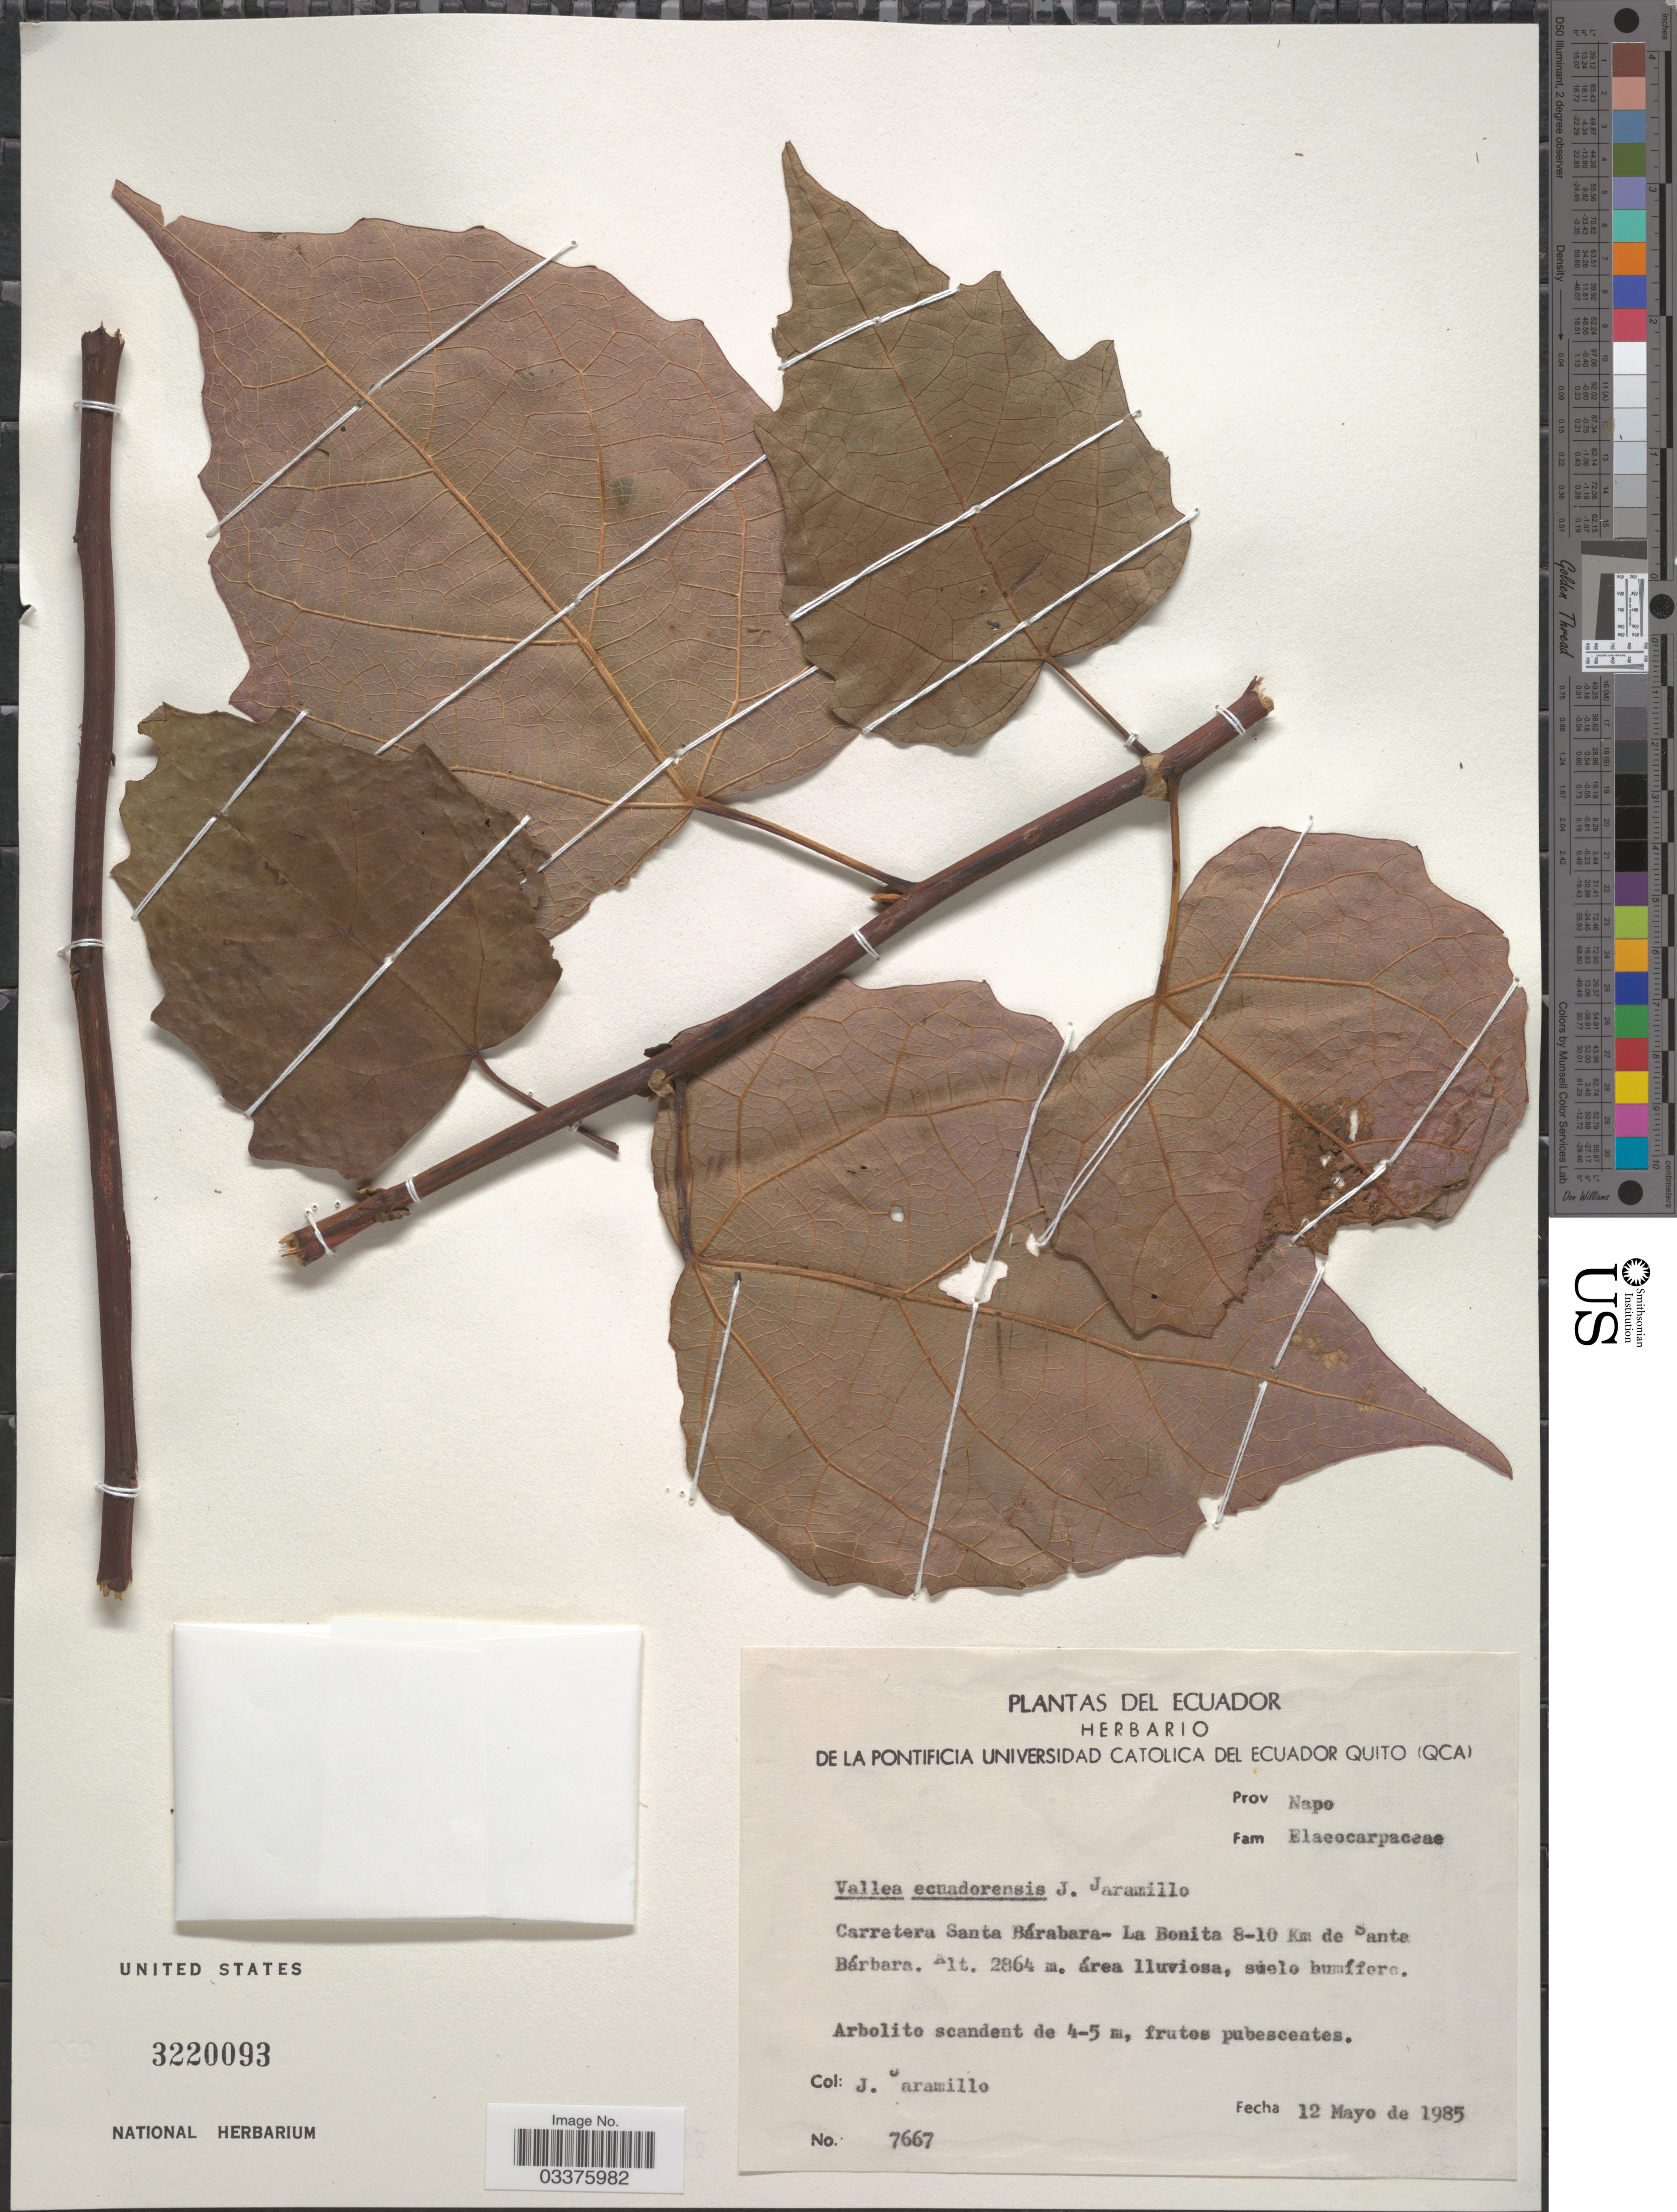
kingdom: Plantae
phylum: Tracheophyta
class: Magnoliopsida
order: Oxalidales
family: Elaeocarpaceae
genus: Vallea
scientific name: Vallea ecuadorensis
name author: J. Jaram.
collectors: J. Jaramillo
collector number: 7667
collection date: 1985-05-12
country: Ecuador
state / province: Napo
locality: Carretera Santa Bárbara- La Bonita 8-10 Km de Santa Bárbara.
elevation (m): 2864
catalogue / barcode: US 3220093